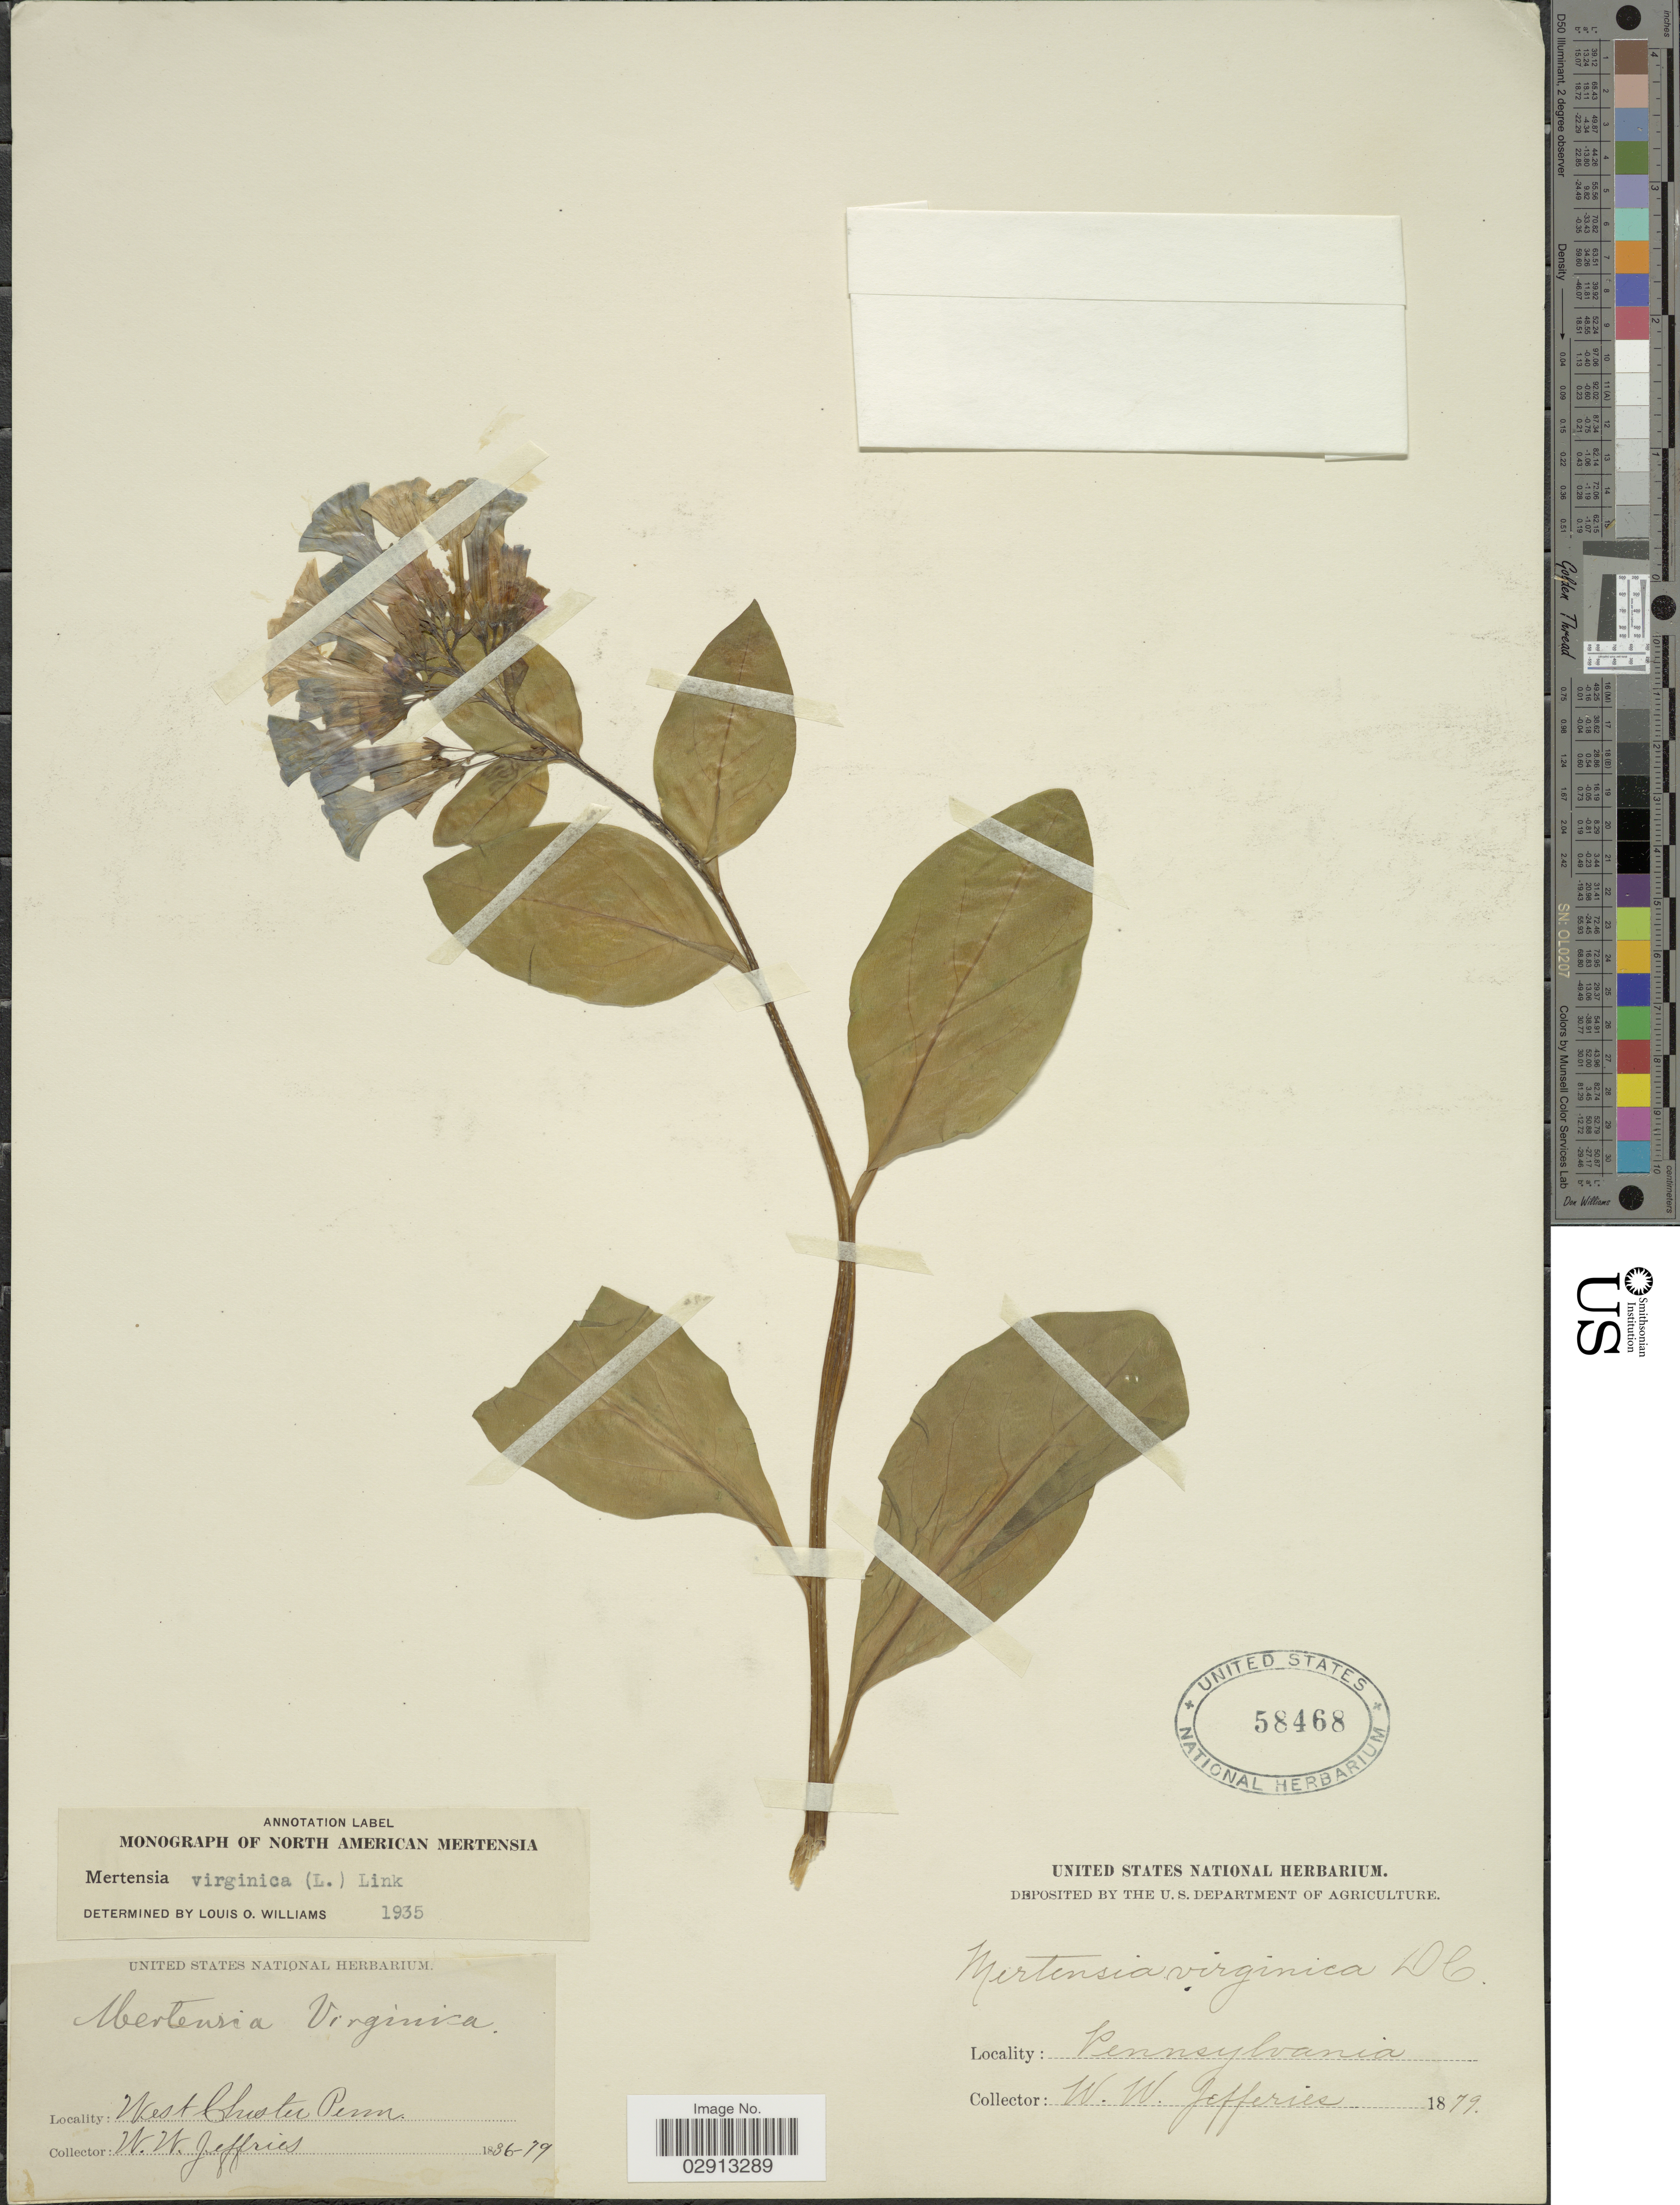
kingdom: Plantae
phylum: Tracheophyta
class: Magnoliopsida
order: Boraginales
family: Boraginaceae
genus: Mertensia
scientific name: Mertensia virginica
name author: (L.) Pers. ex Link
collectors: W. Jeffries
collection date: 1836/1879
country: United States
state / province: Pennsylvania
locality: West Chester.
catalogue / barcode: US 58468